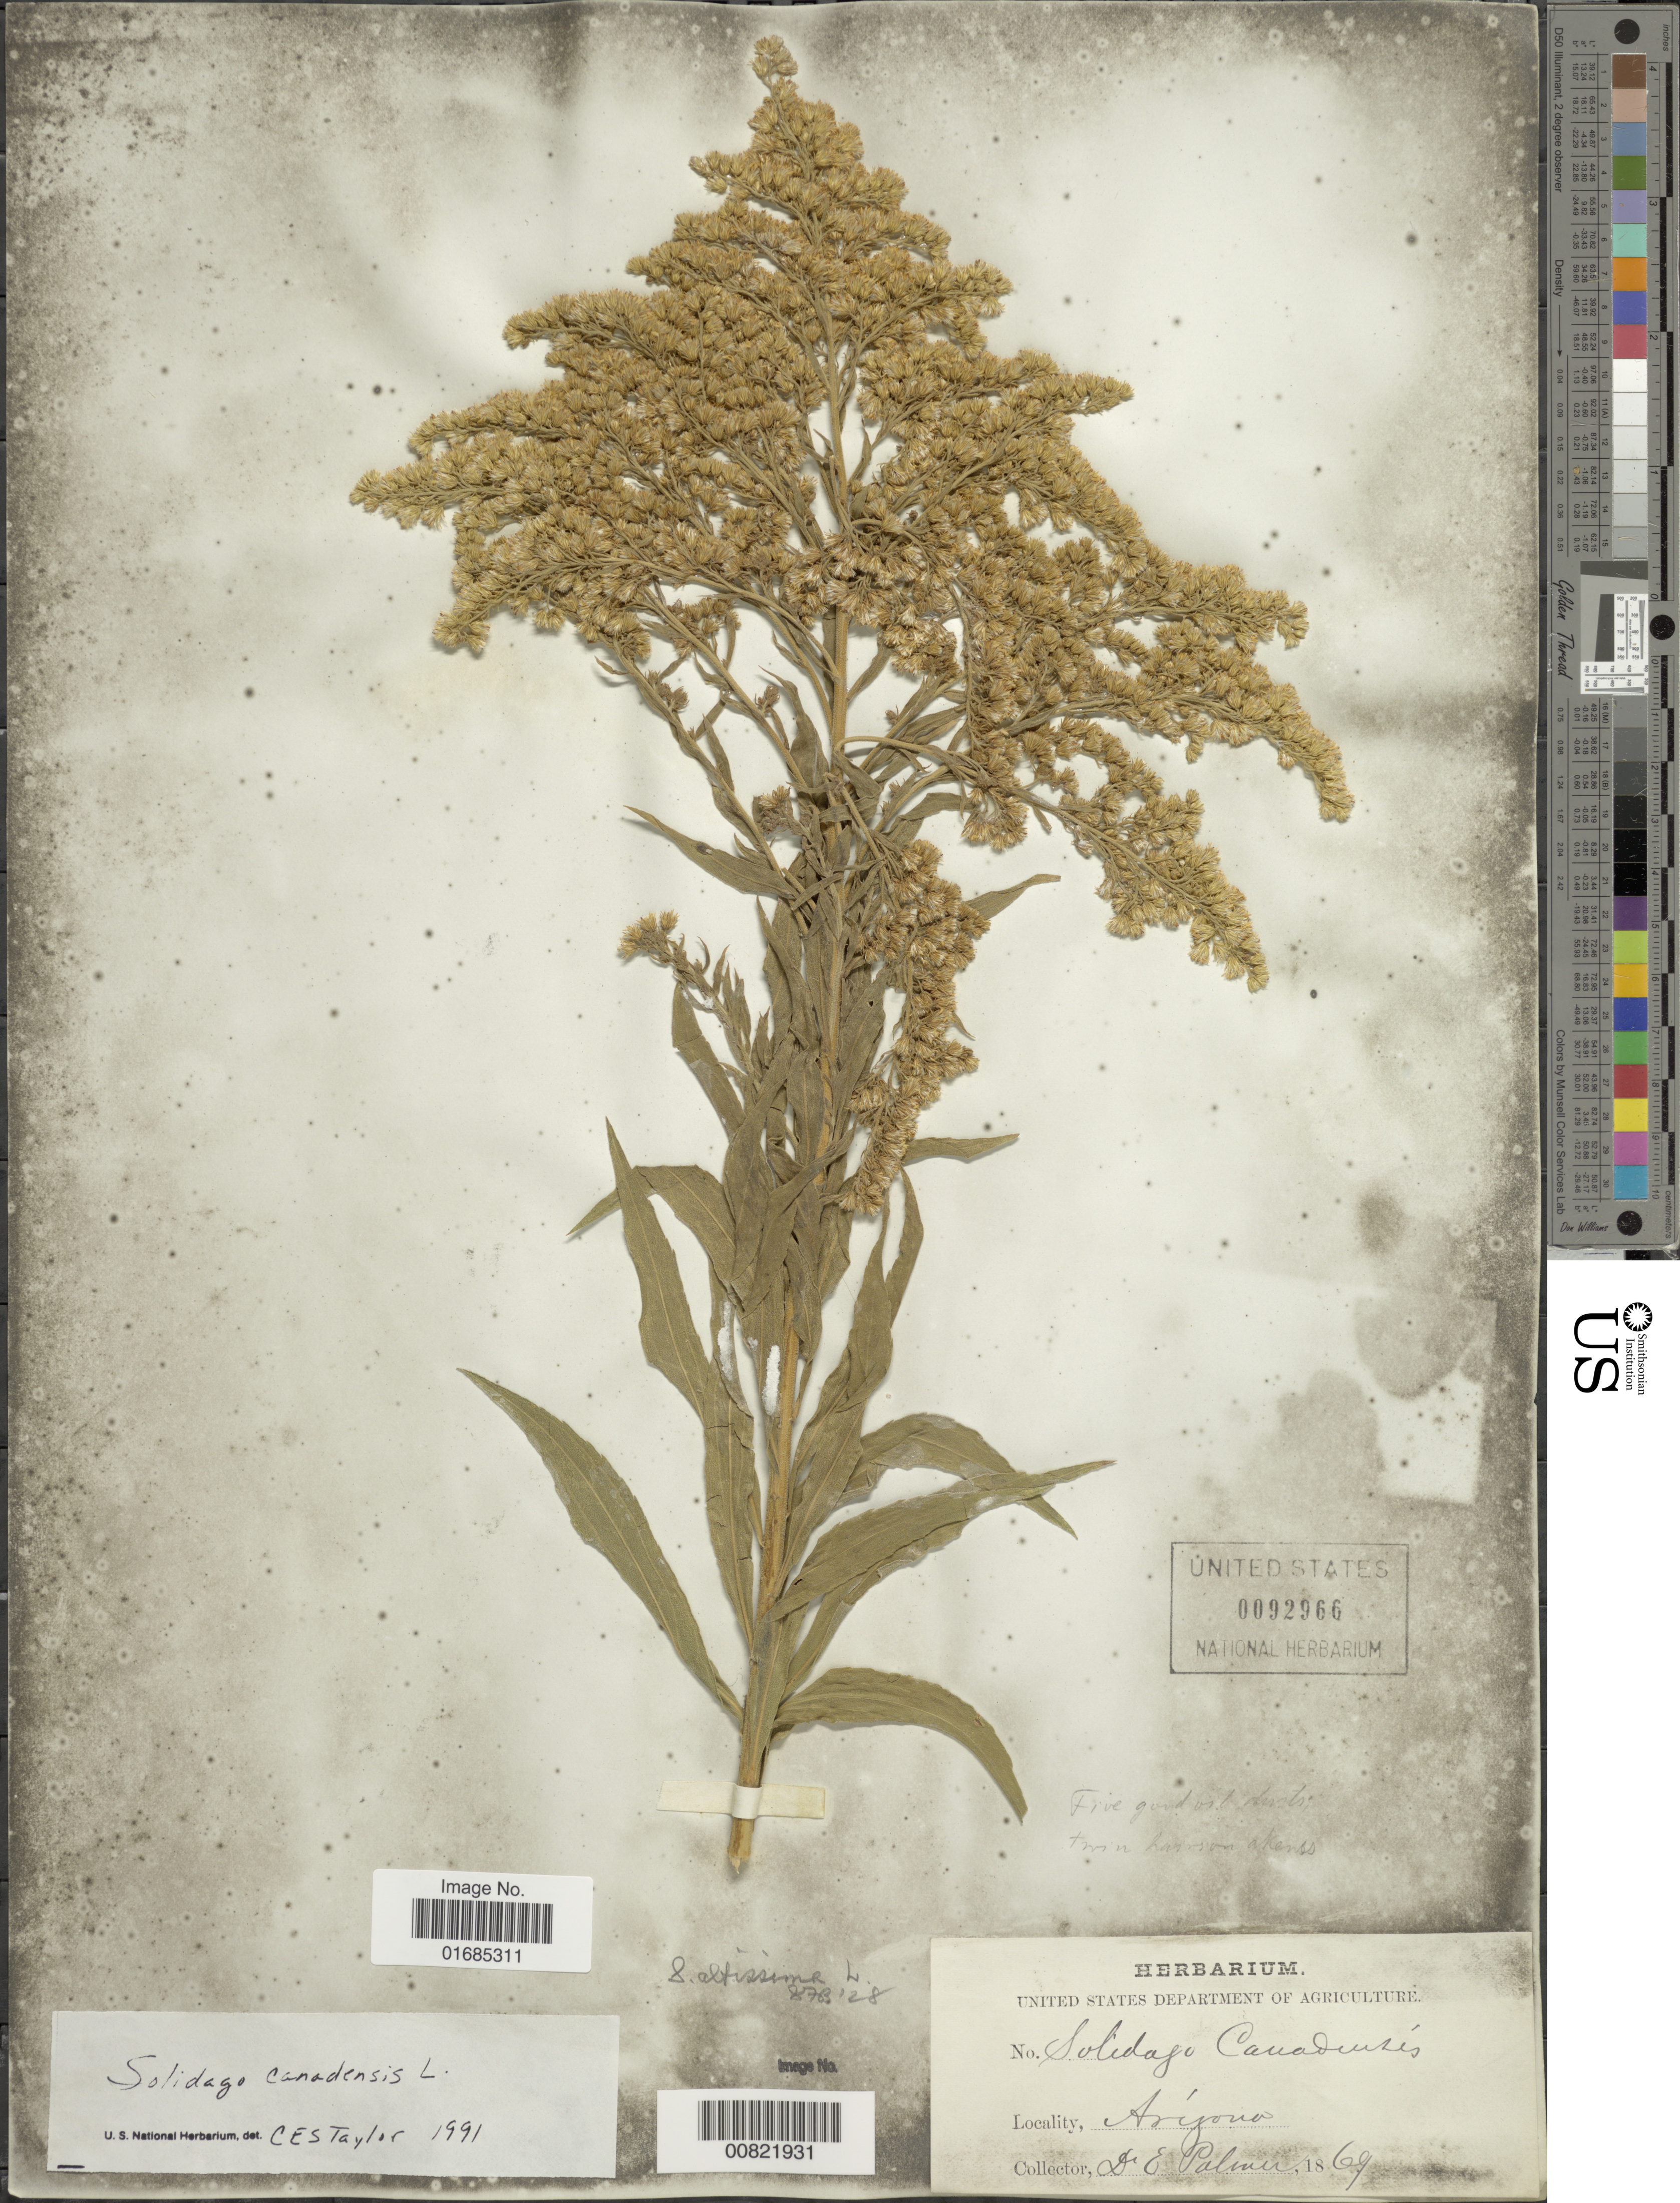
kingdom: Plantae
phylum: Tracheophyta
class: Magnoliopsida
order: Asterales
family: Asteraceae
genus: Solidago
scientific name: Solidago canadensis var. canadensis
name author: L.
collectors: E. Palmer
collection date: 1869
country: United States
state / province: Arizona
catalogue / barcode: US 92966